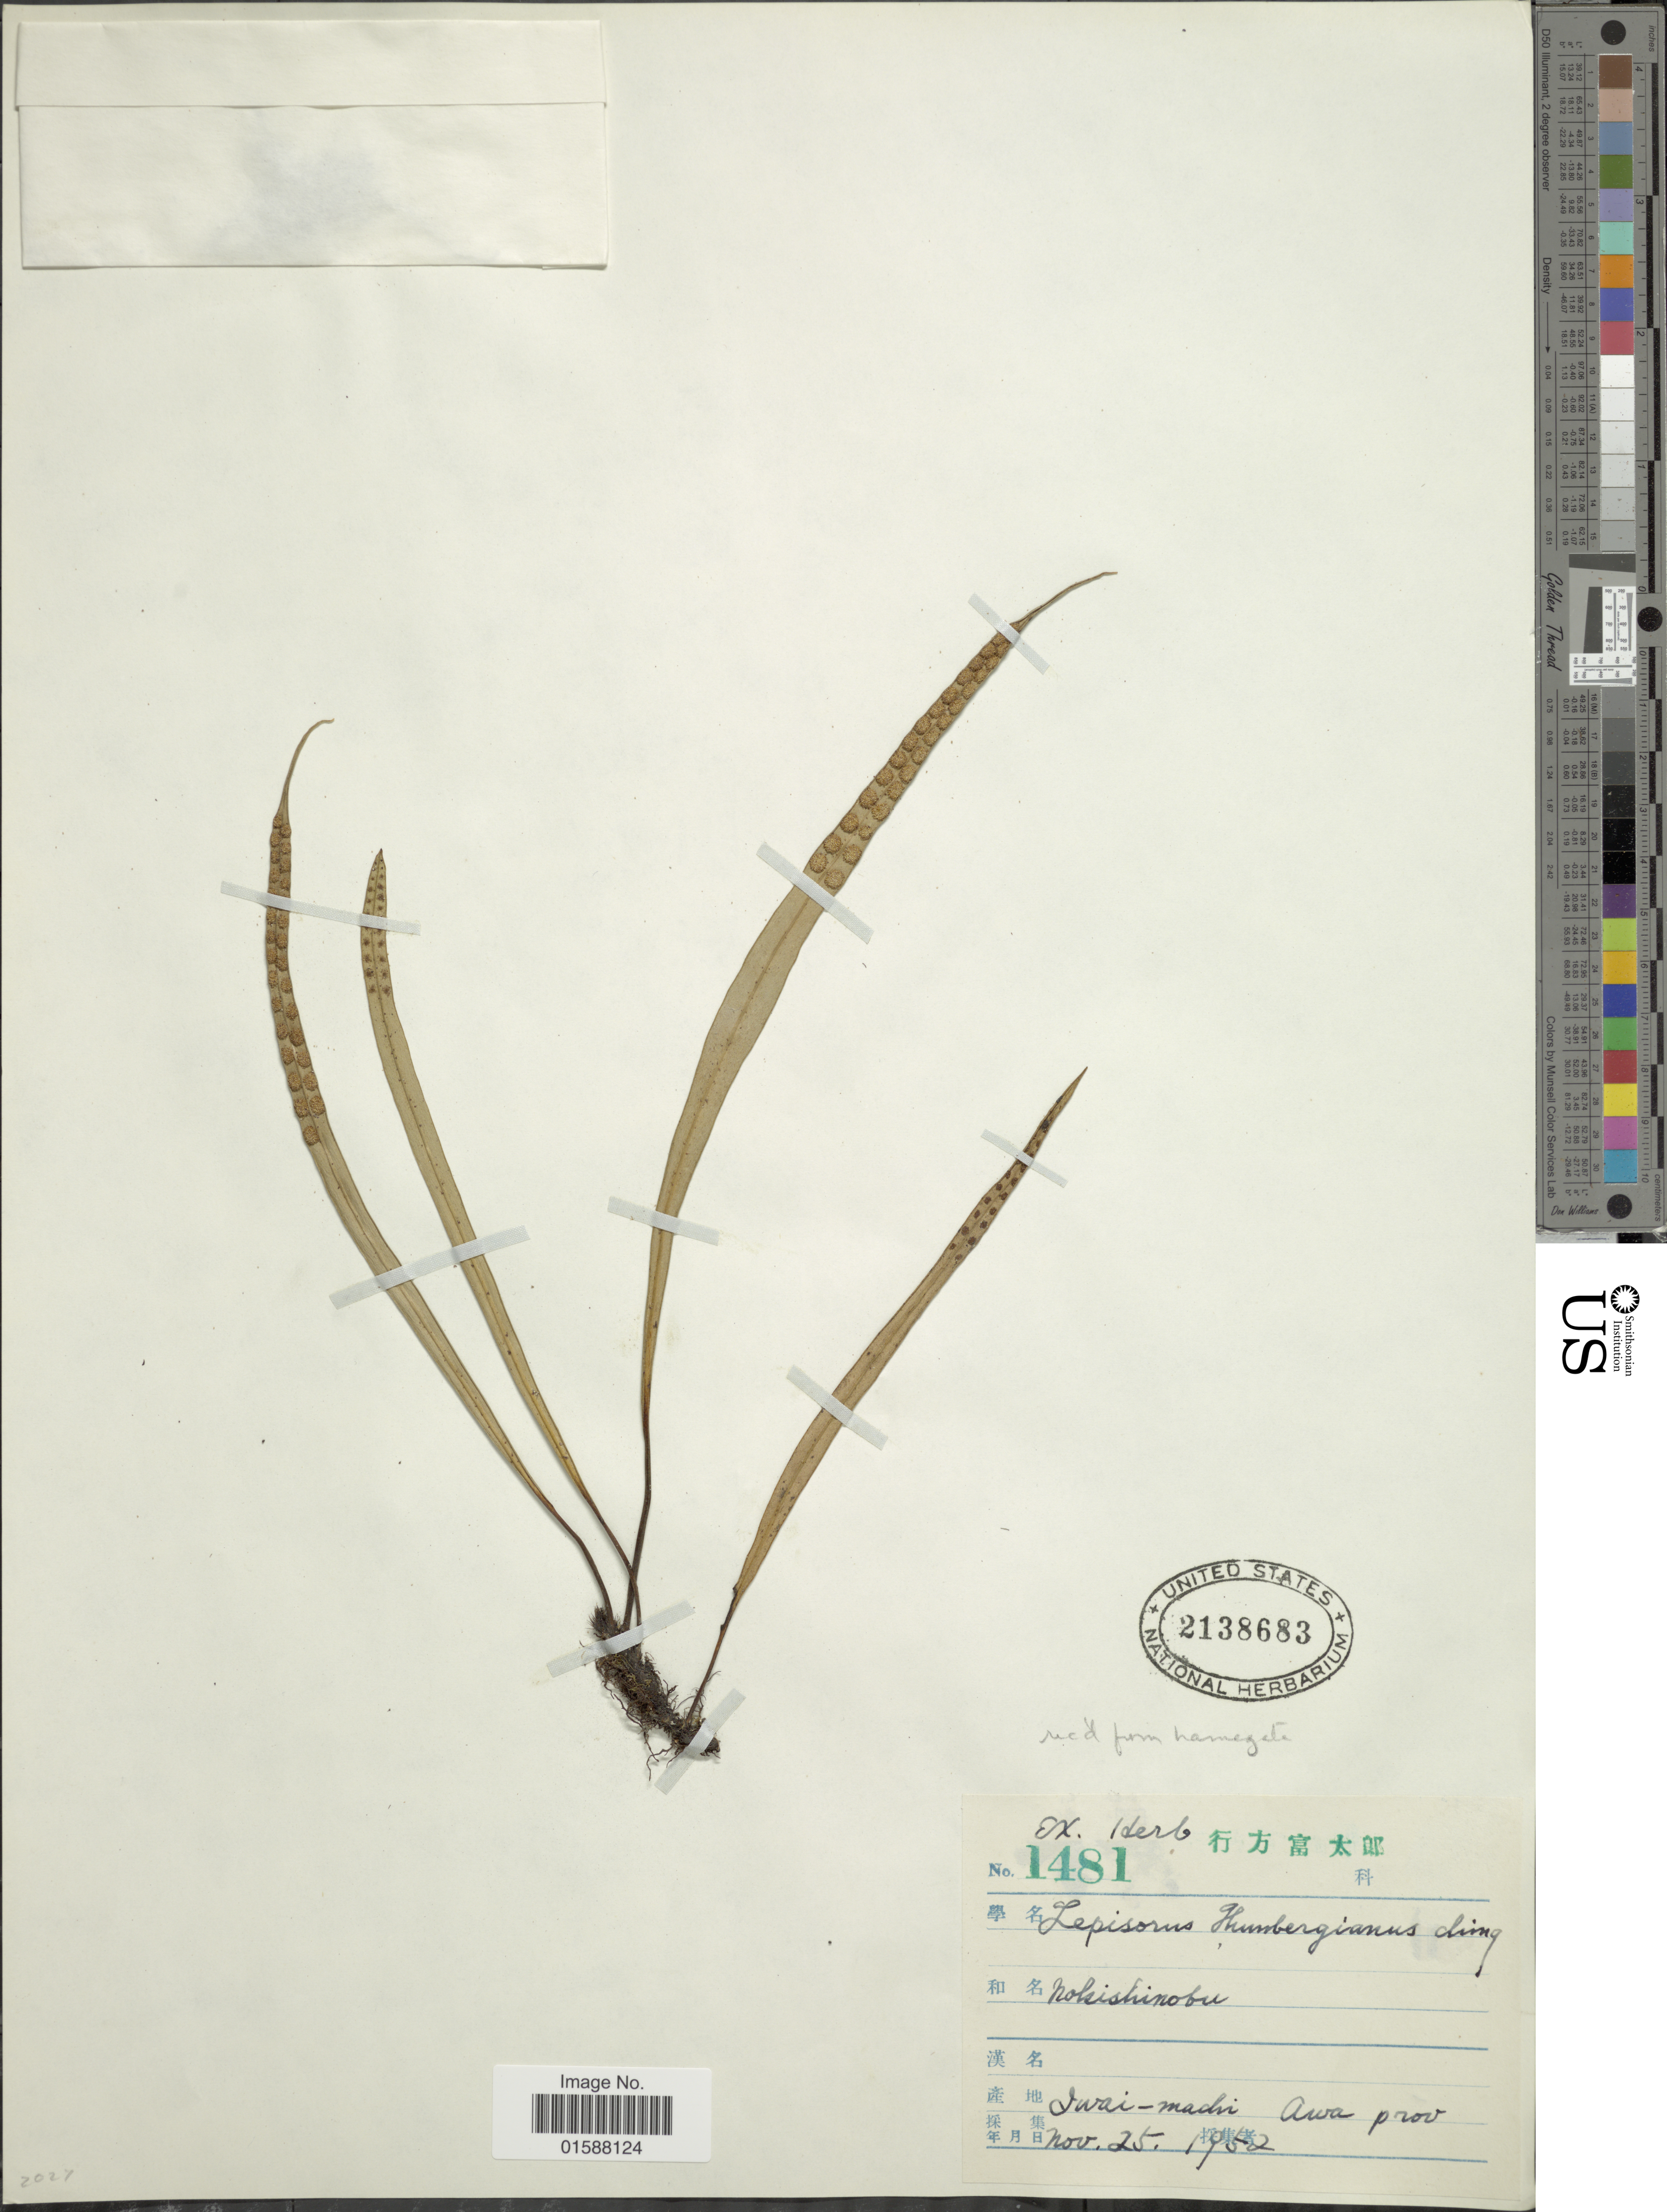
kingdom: Plantae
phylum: Tracheophyta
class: Polypodiopsida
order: Polypodiales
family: Polypodiaceae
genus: Lepisorus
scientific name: Lepisorus thunbergianus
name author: (Kaulf.) Ching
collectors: ex herb. X.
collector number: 1481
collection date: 1952-11-25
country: Japan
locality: Iwai-machi Awa prov.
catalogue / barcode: US 2138683